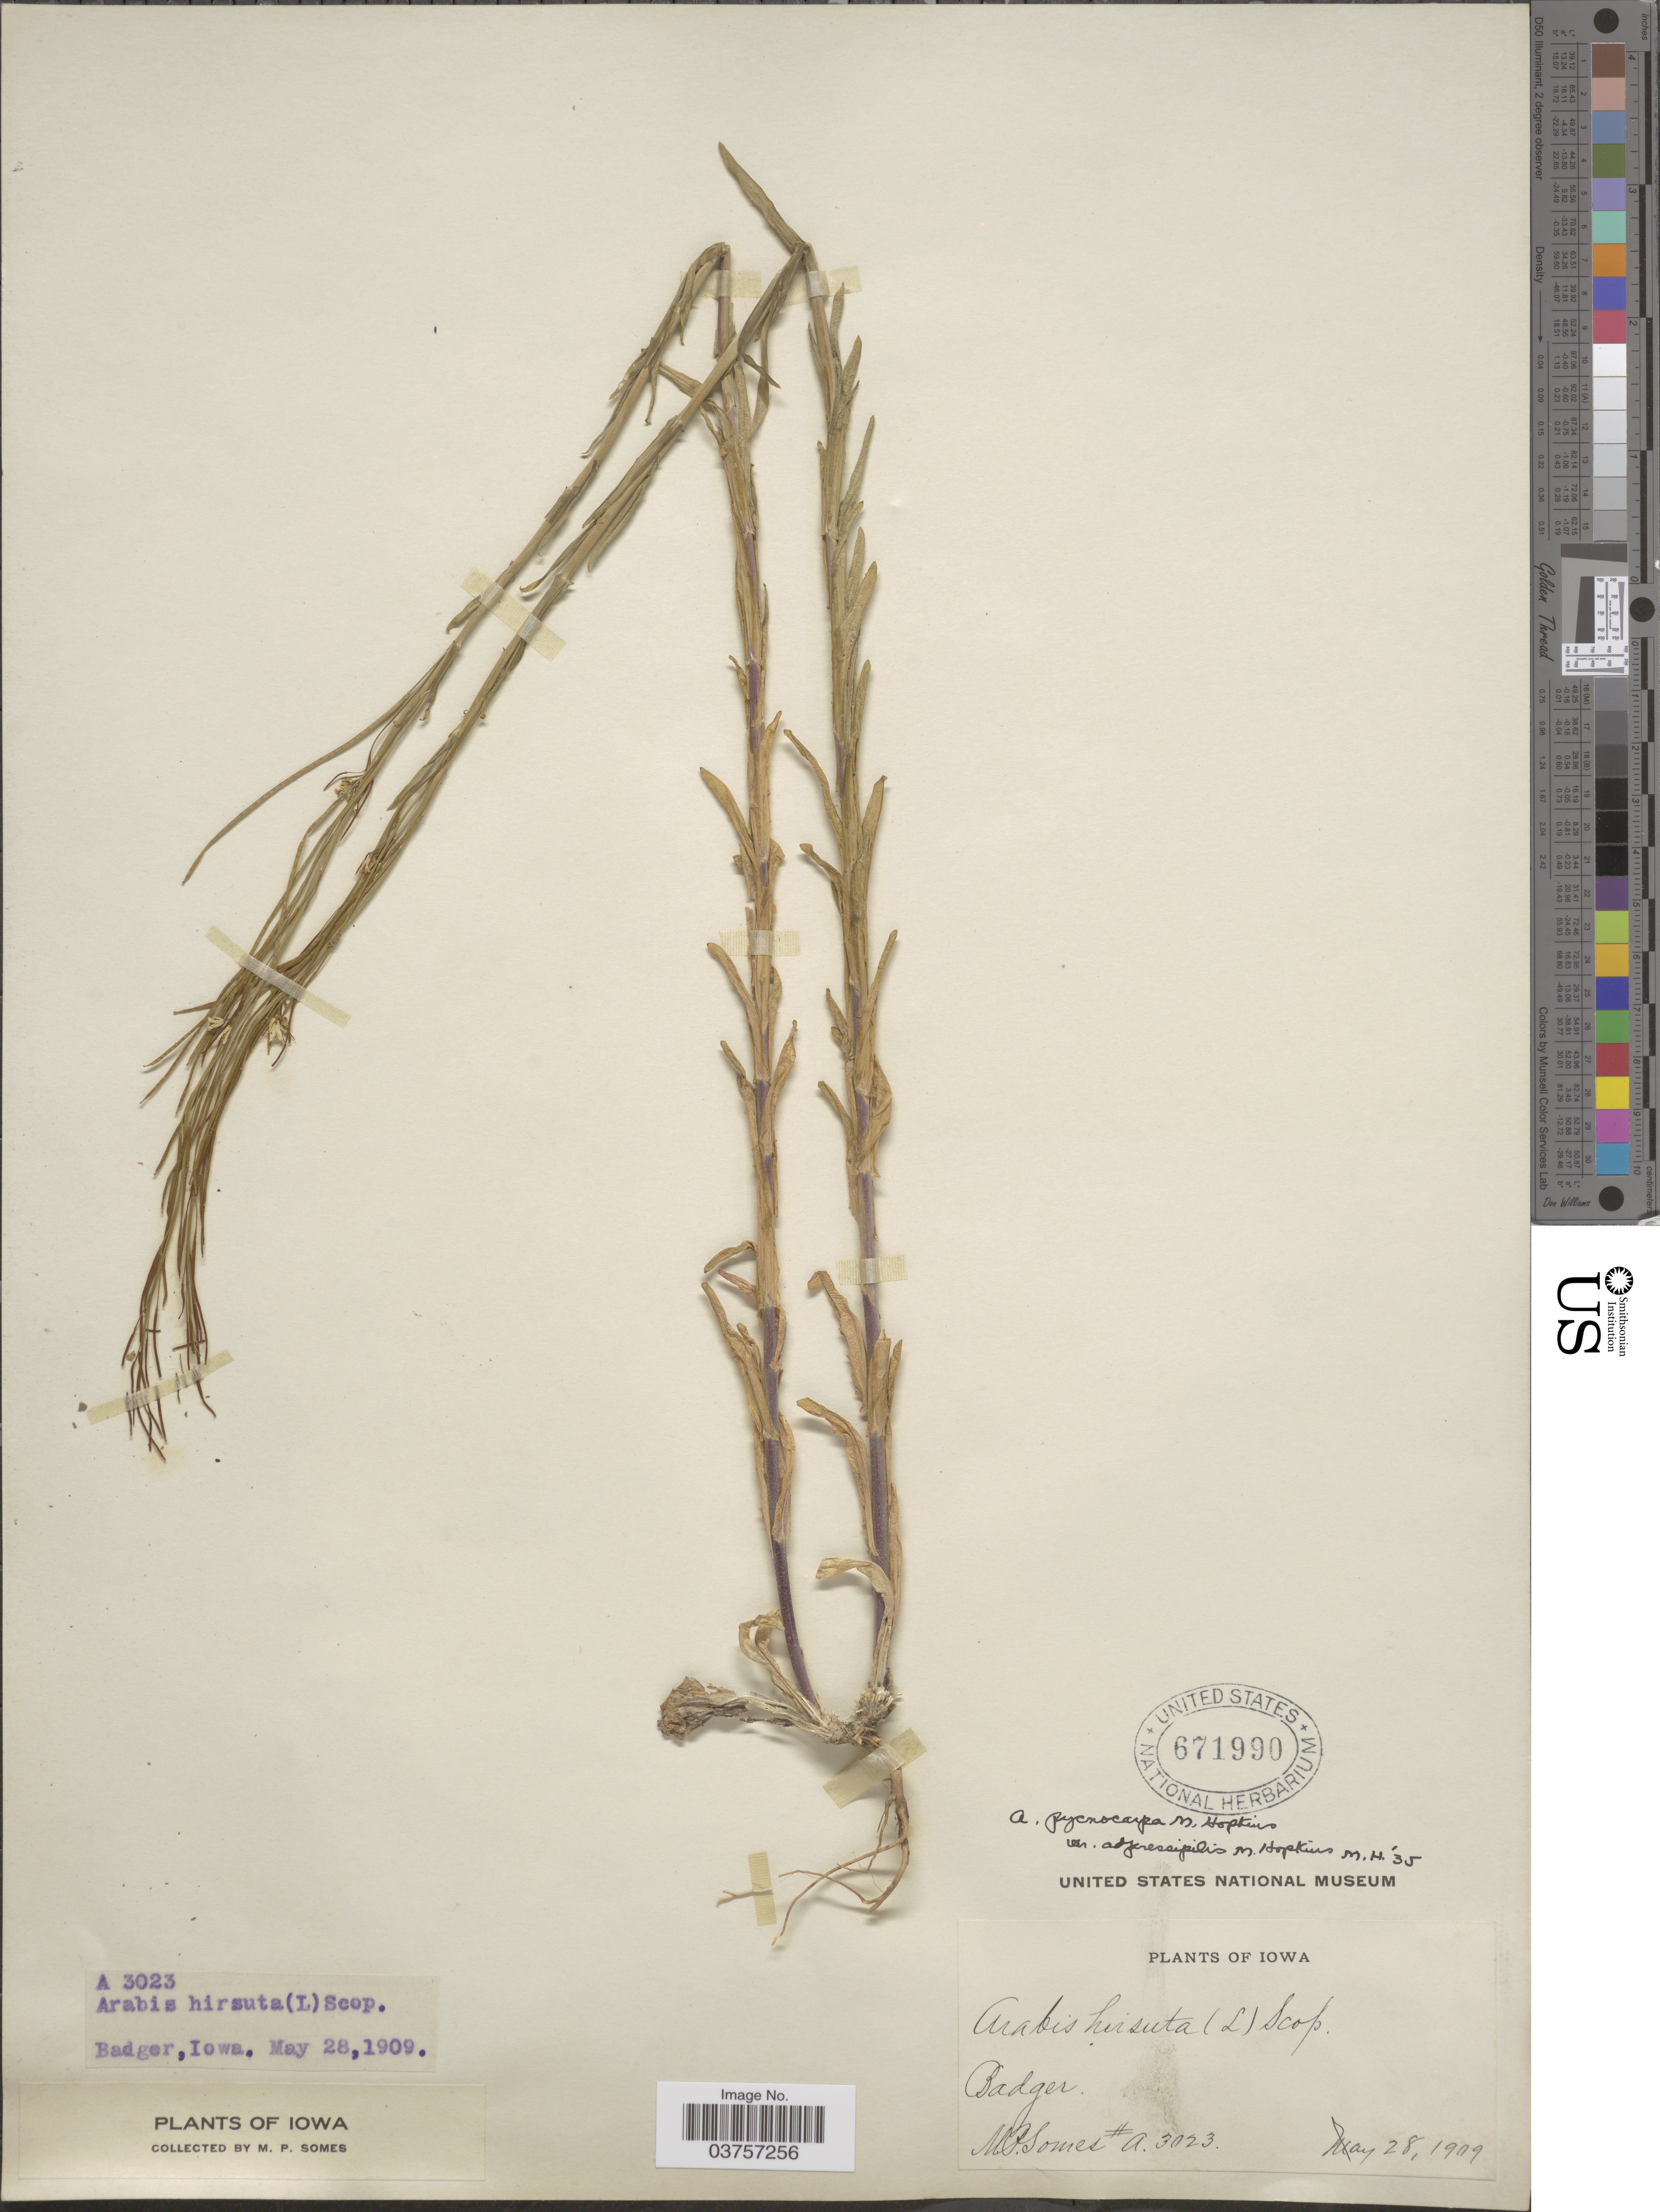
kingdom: Plantae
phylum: Tracheophyta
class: Magnoliopsida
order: Brassicales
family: Brassicaceae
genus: Arabis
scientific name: Arabis hirsuta var. adpressipilis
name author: (M. Hopkins) Rollins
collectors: M. Somes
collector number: A3023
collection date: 1909-05-28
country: United States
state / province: Iowa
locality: Badger.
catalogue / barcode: US 671990